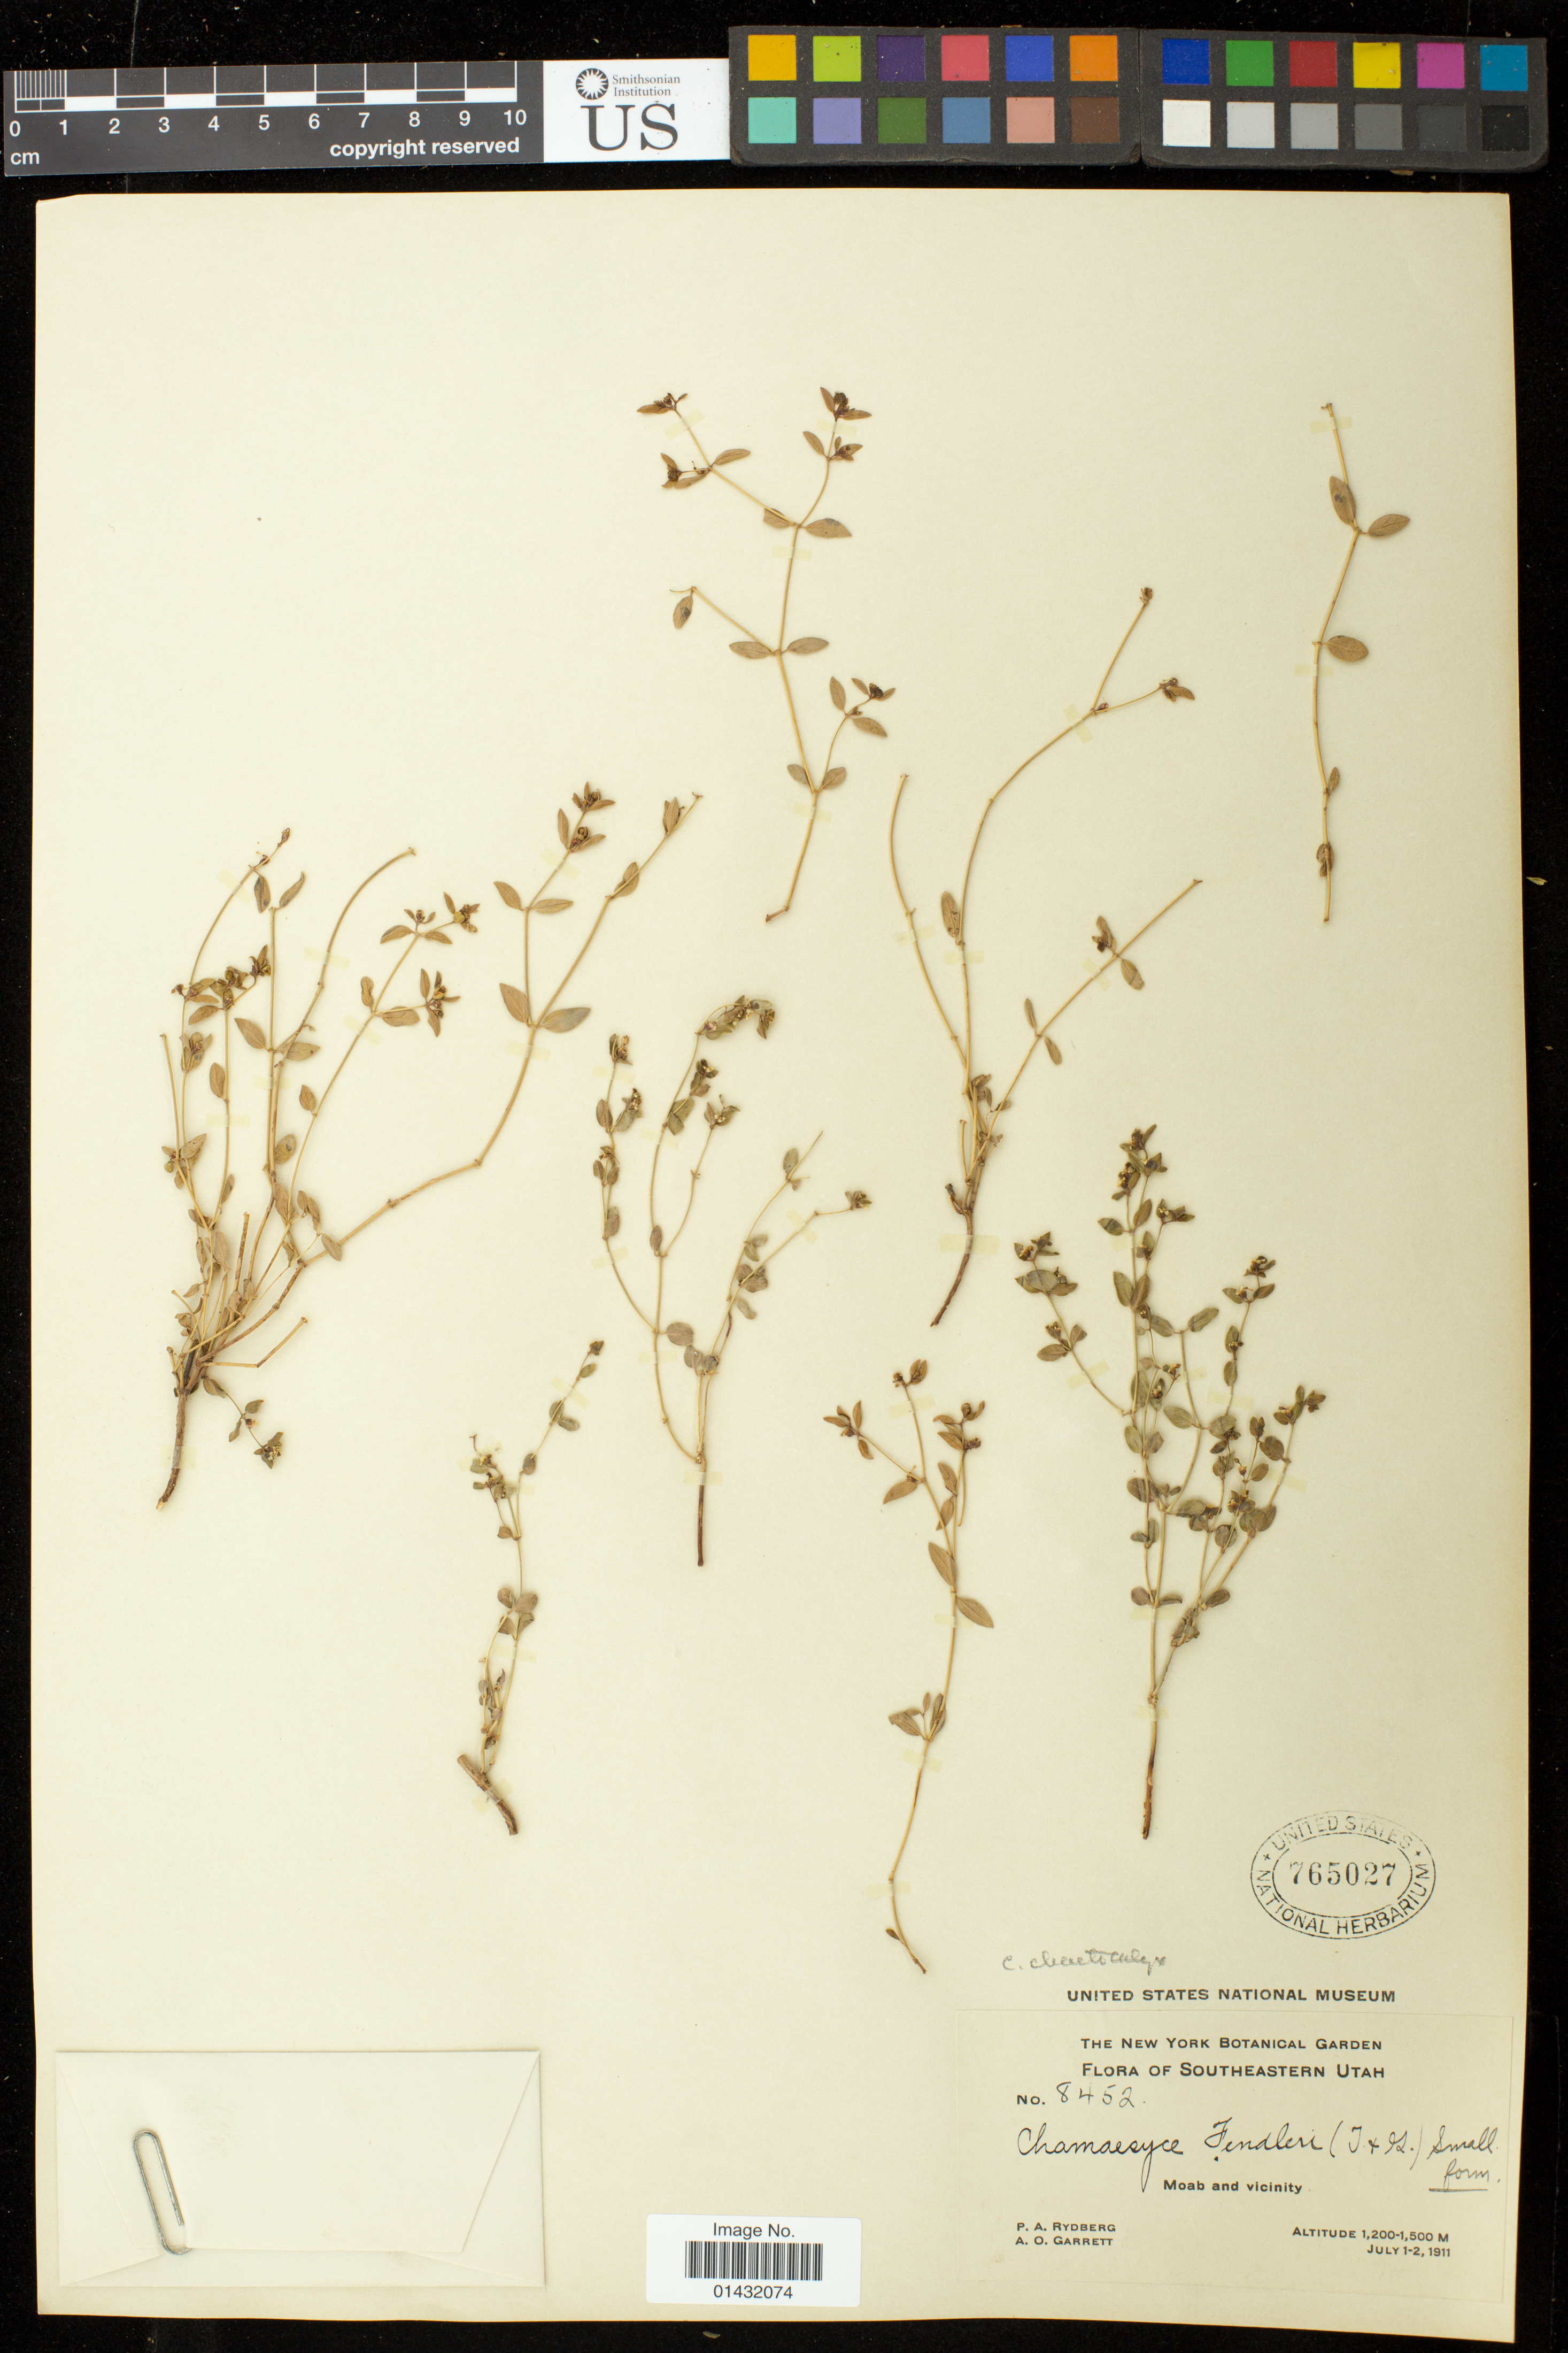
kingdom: Plantae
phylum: Tracheophyta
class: Magnoliopsida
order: Malpighiales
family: Euphorbiaceae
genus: Euphorbia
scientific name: Euphorbia chaetocalyx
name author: Tidestr.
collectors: P. A. Rydberg & A. O. Garrett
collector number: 8452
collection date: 1911-07-01/1911-07-02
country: United States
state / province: Utah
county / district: Grand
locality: Moab and vicinity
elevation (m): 1200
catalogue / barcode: US 765027